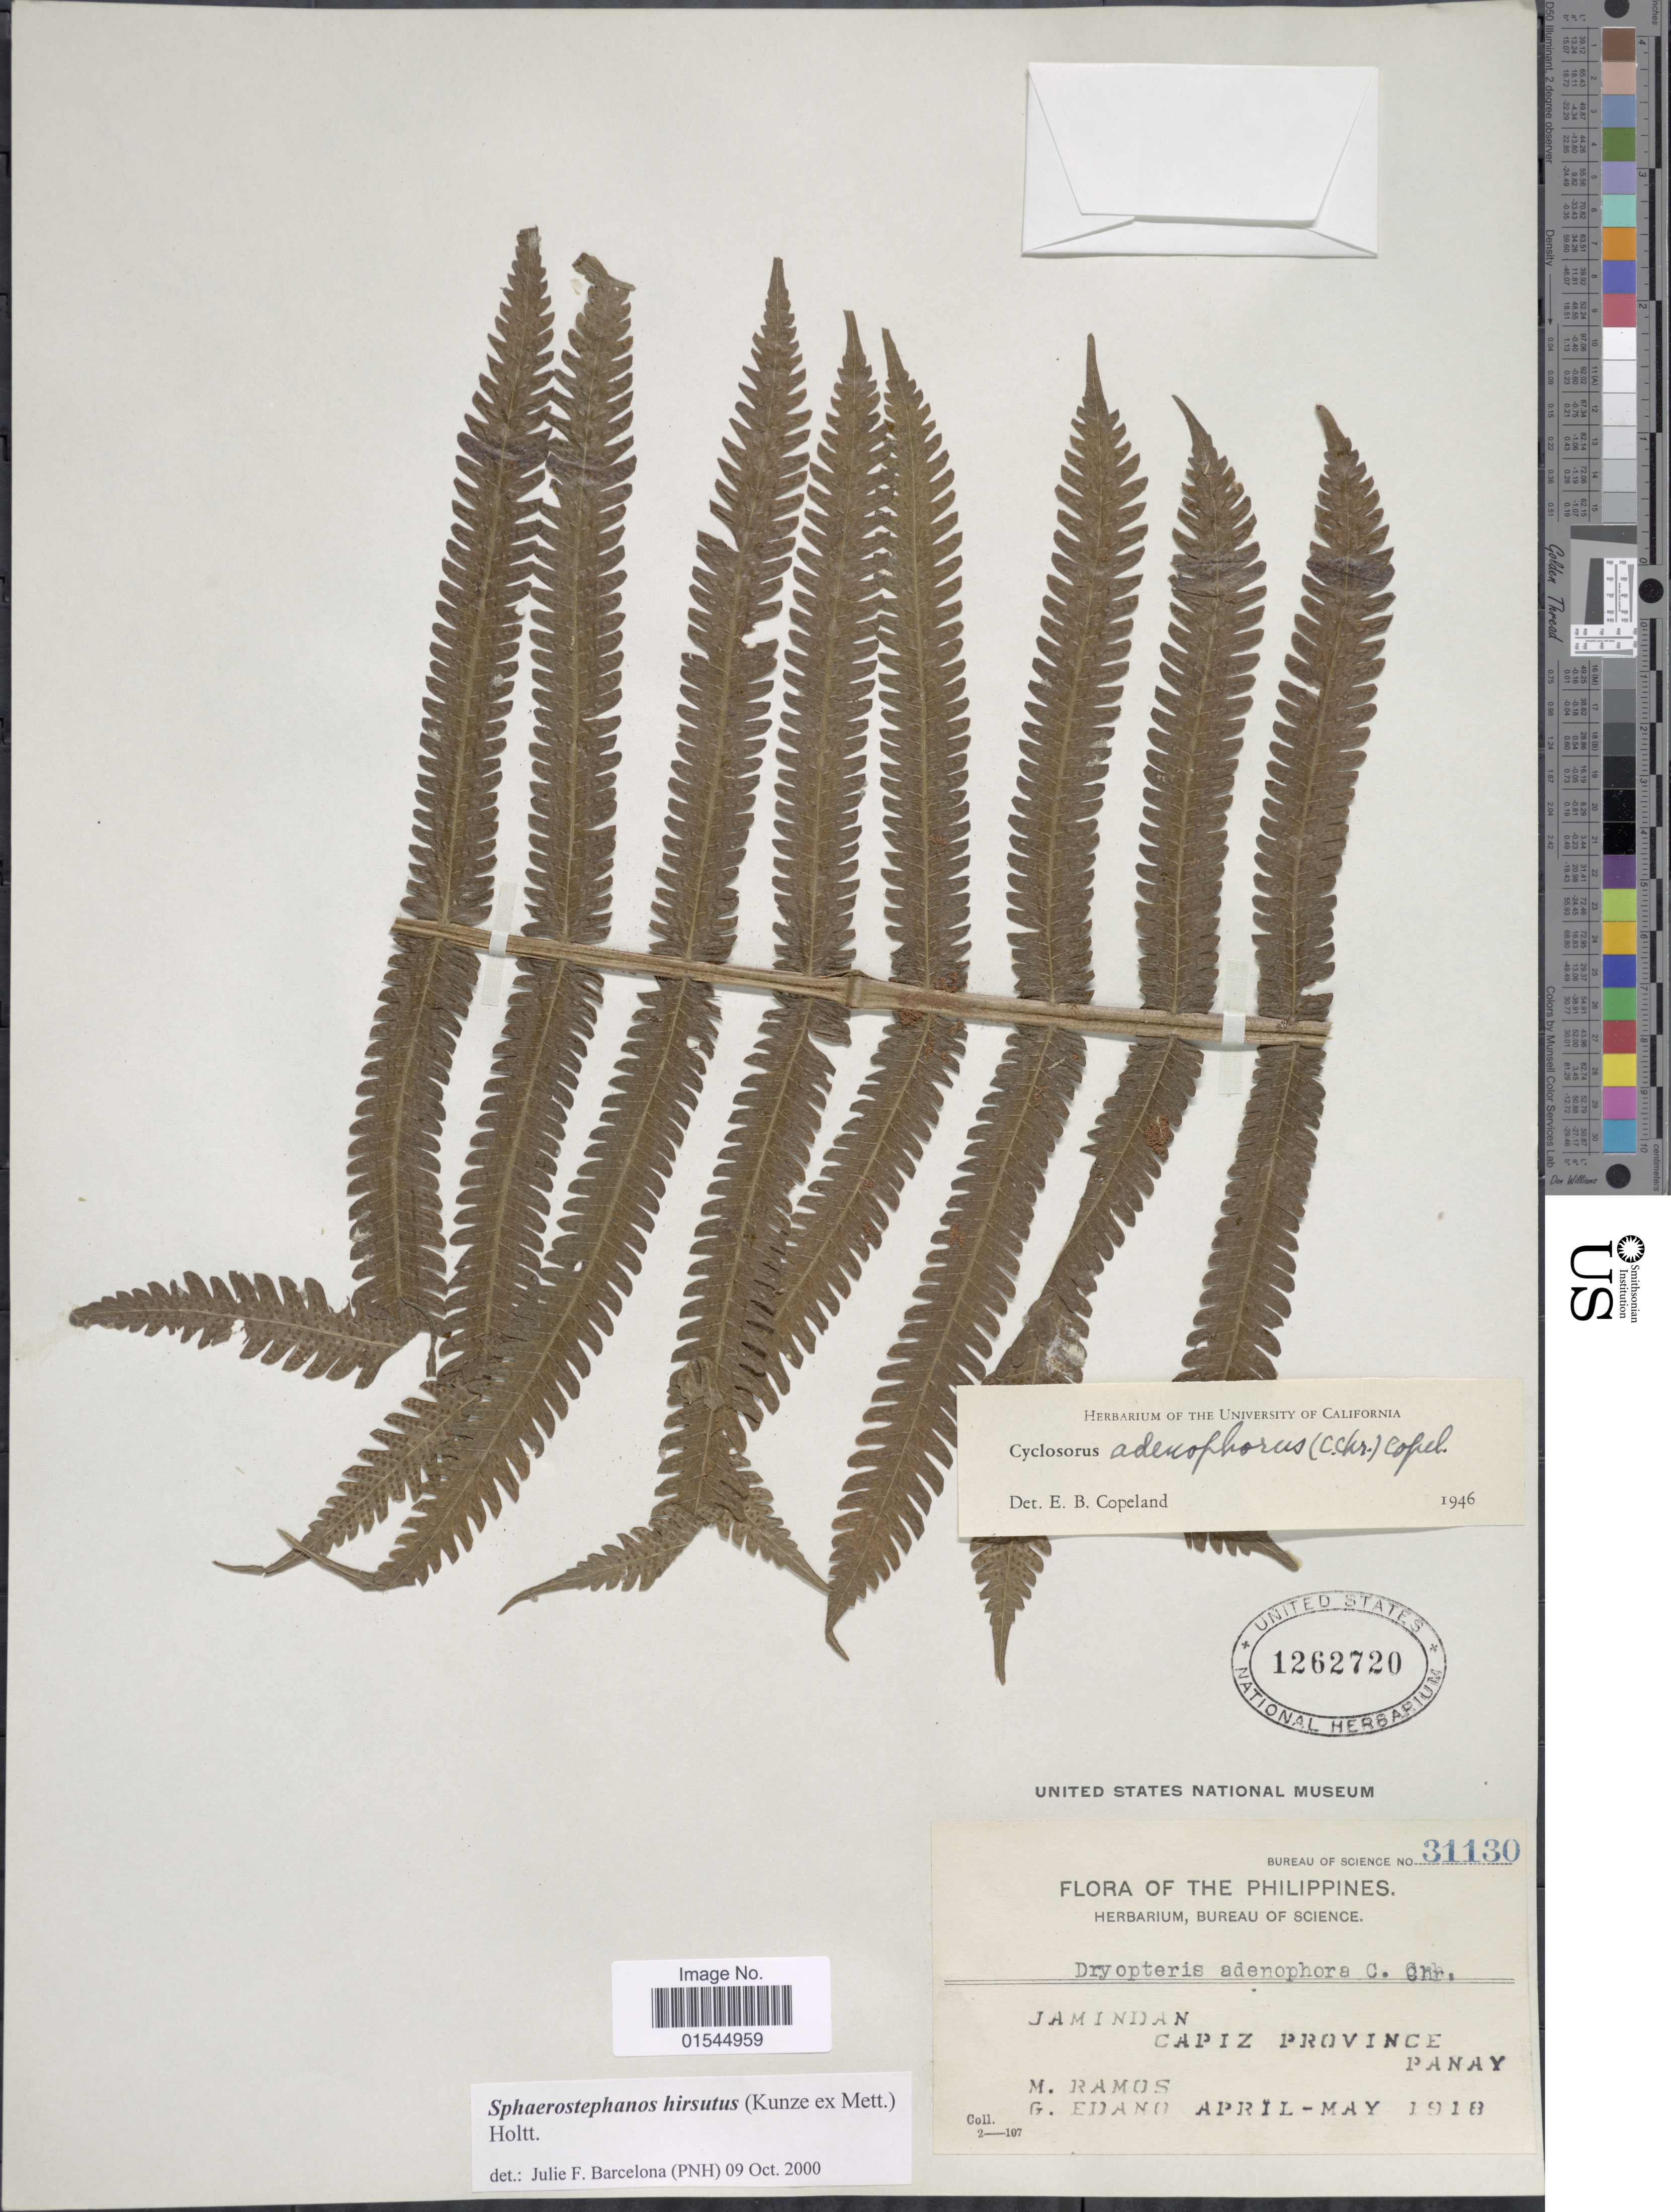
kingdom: Plantae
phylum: Tracheophyta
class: Polypodiopsida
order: Polypodiales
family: Thelypteridaceae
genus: Sphaerostephanos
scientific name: Sphaerostephanos hirsutus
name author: (Kunze ex Mett.) Holttum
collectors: M. Ramos & G. Edaño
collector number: Bureau of Science 31130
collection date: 1918-04/1918-05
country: Philippines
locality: Jamindan. Capiz Province Panay.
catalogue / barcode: US 1262720